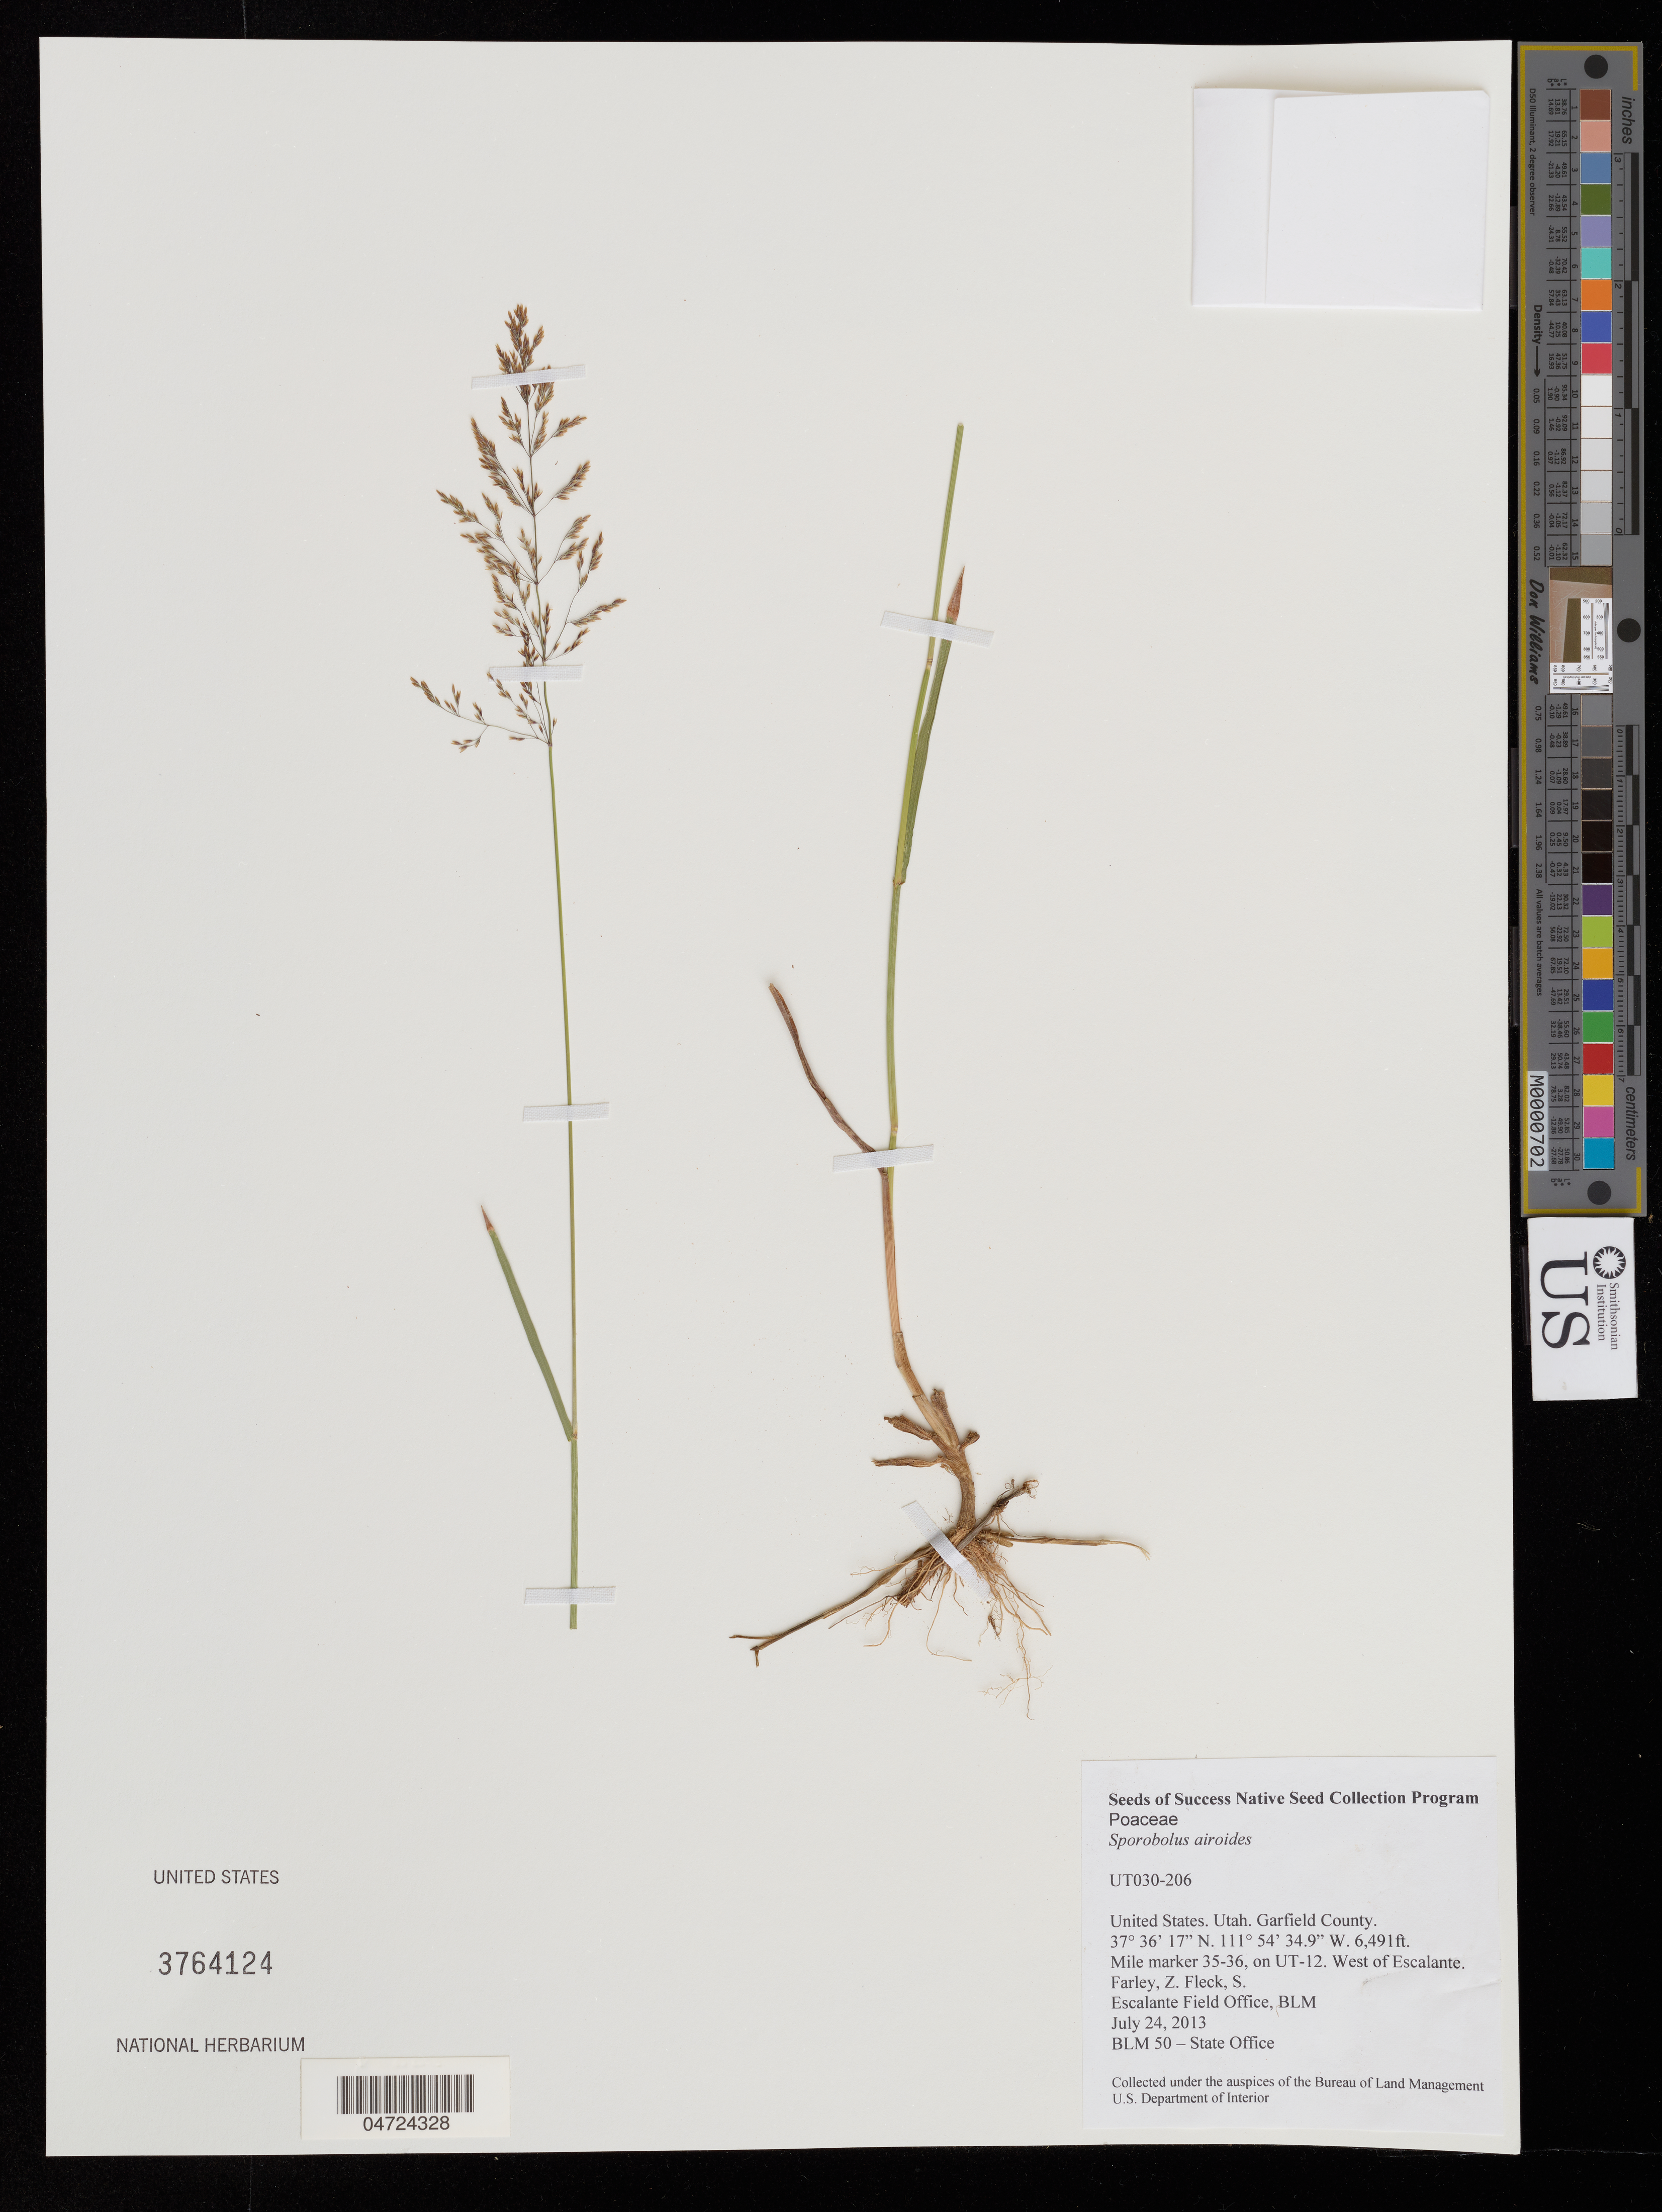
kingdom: Plantae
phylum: Tracheophyta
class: Liliopsida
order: Poales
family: Poaceae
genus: Sporobolus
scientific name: Sporobolus airoides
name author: (Torr.) Torr.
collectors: Z. Farley & S. Fleck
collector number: UT030-206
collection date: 2013-07-24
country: United States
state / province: Utah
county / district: Garfield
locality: Garfield County. Mile marker 35-36, on UT-12. West of Escalante.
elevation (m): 1978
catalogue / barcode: US 3764124